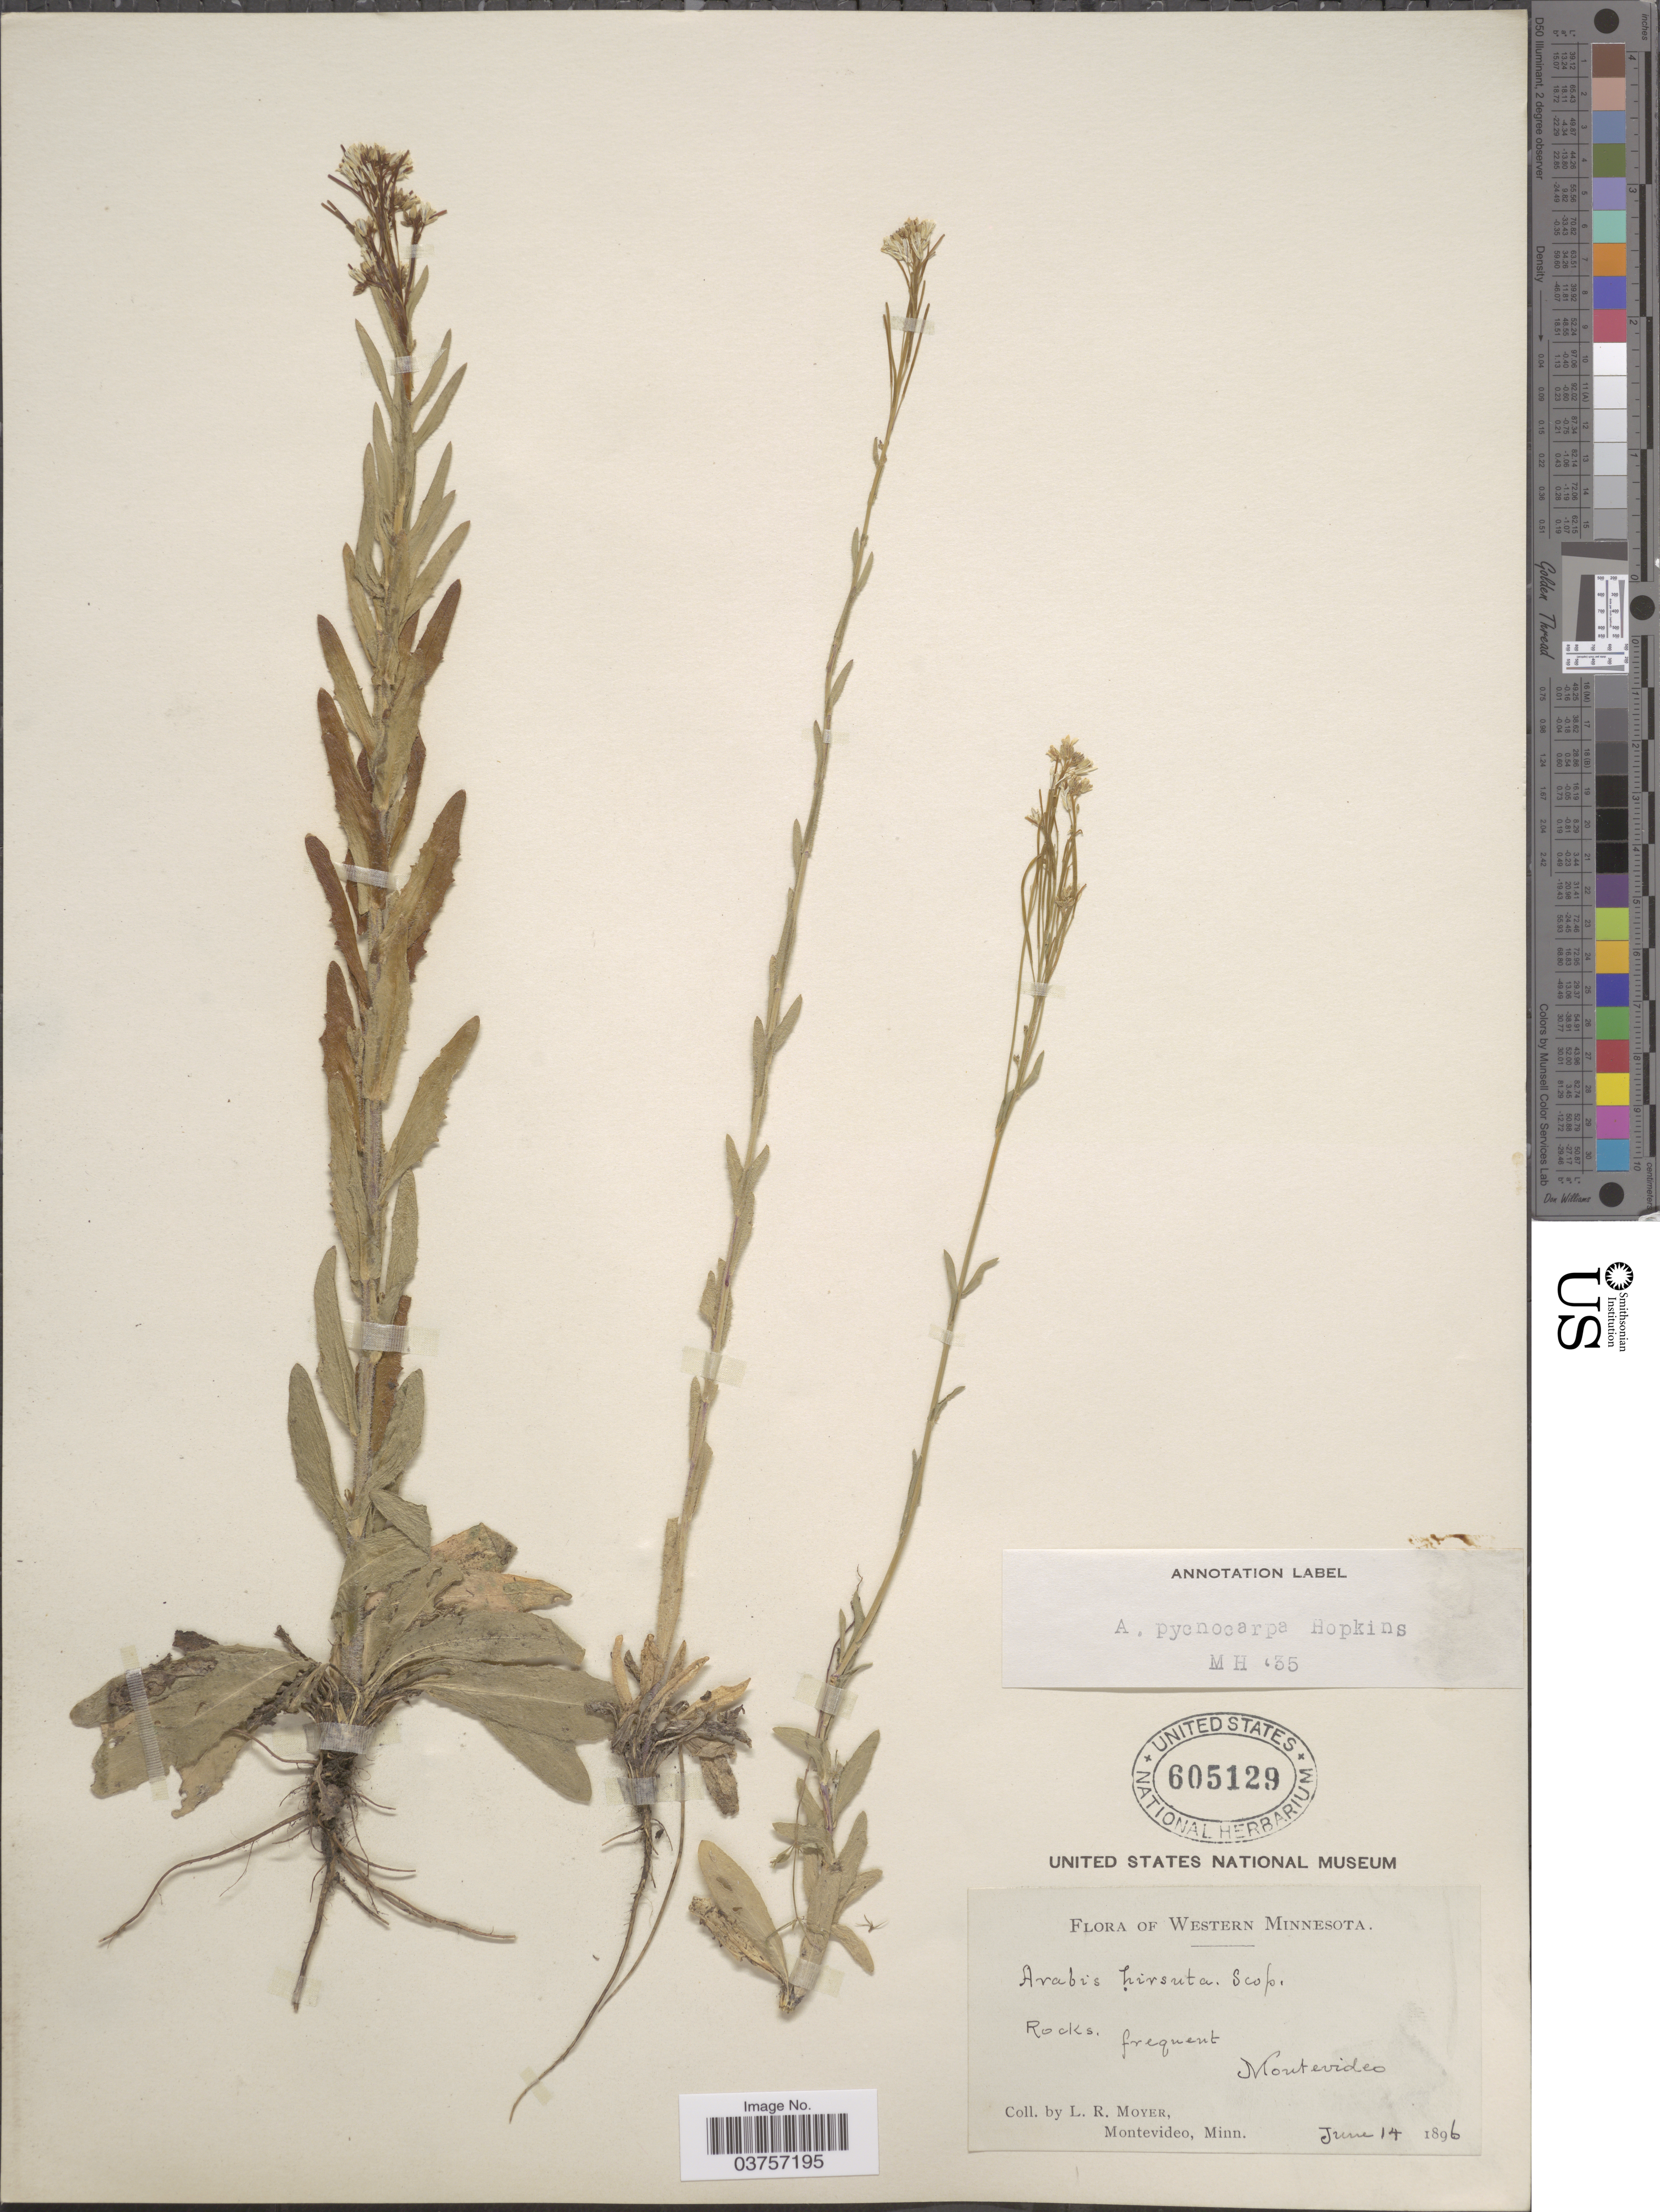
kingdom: Plantae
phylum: Tracheophyta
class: Magnoliopsida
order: Brassicales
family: Brassicaceae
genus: Arabis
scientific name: Arabis hirsuta var. pycnocarpa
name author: M. Hopkins & Rollins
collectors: L. Moyer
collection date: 1896-06-14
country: United States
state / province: Minnesota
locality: Western Minnesota; Montevideo.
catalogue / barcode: US 605129